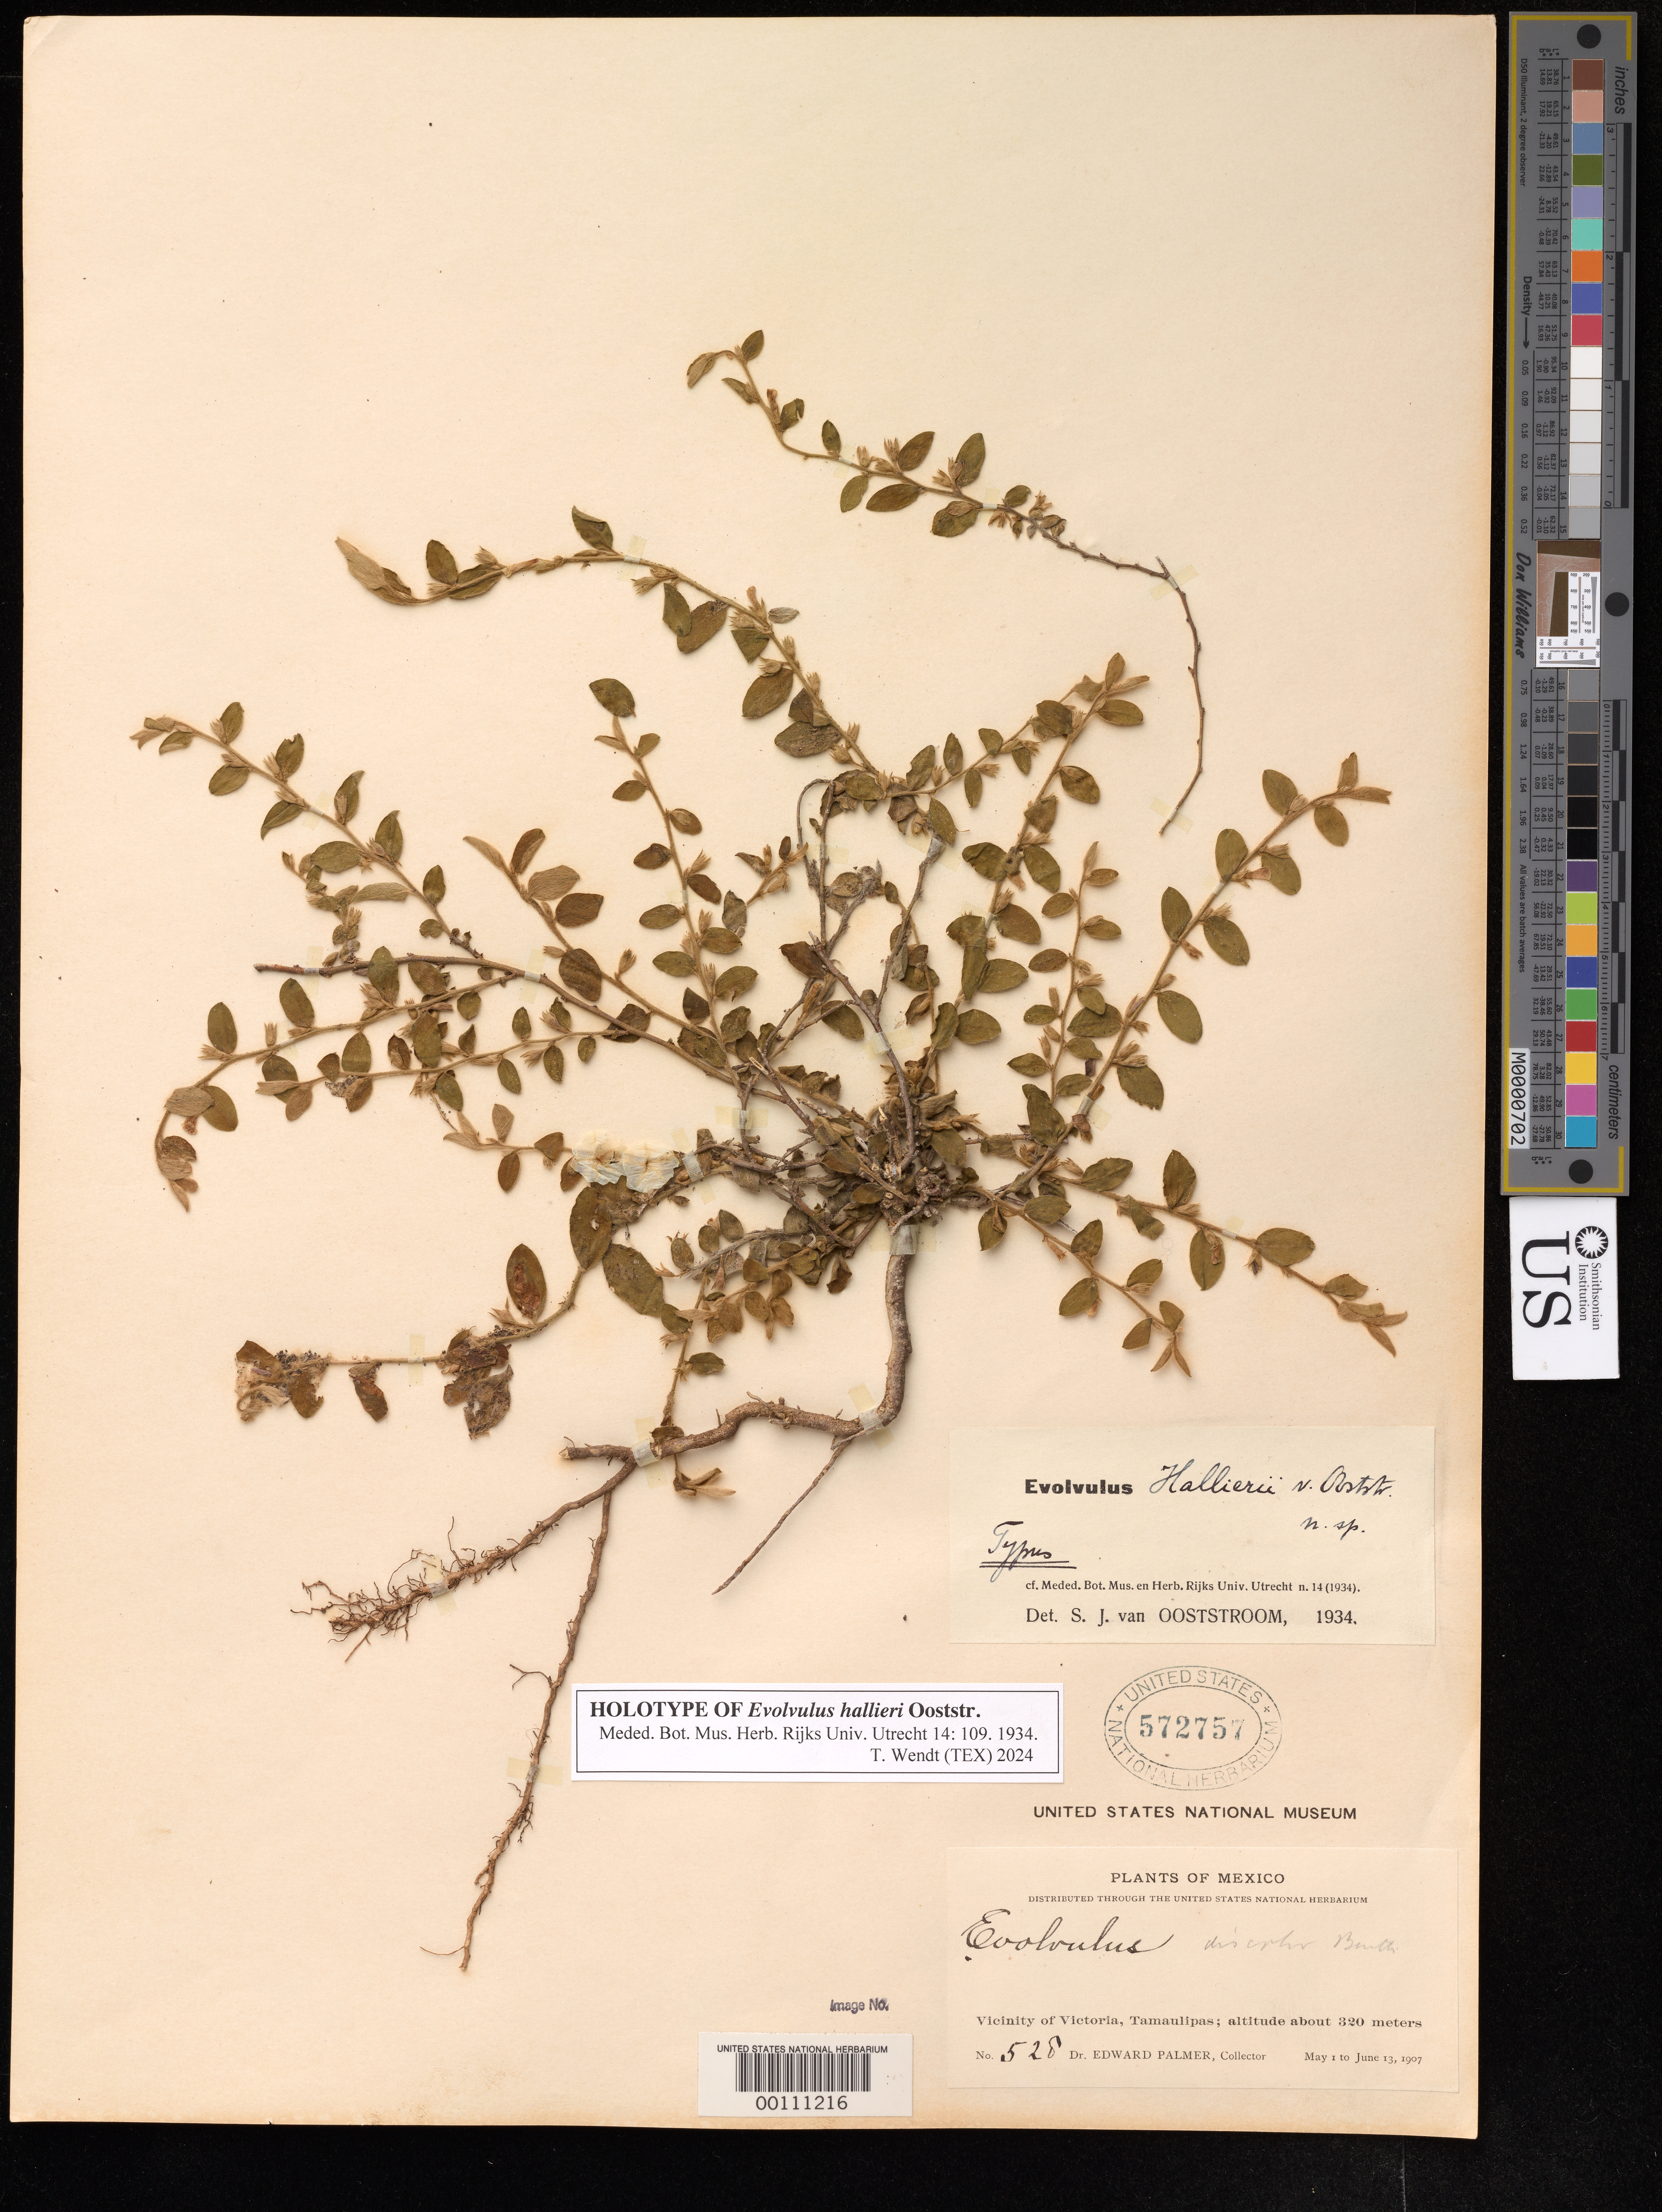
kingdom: Plantae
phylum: Tracheophyta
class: Magnoliopsida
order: Solanales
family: Convolvulaceae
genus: Evolvulus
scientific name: Evolvulus hallierii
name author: Ooststr.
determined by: Wendt, Thomas L.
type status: Holotype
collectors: E. Palmer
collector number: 528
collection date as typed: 1907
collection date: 1907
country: Mexico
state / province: Tamaulipas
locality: Vicinity of Victoria.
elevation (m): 320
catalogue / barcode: US 572757